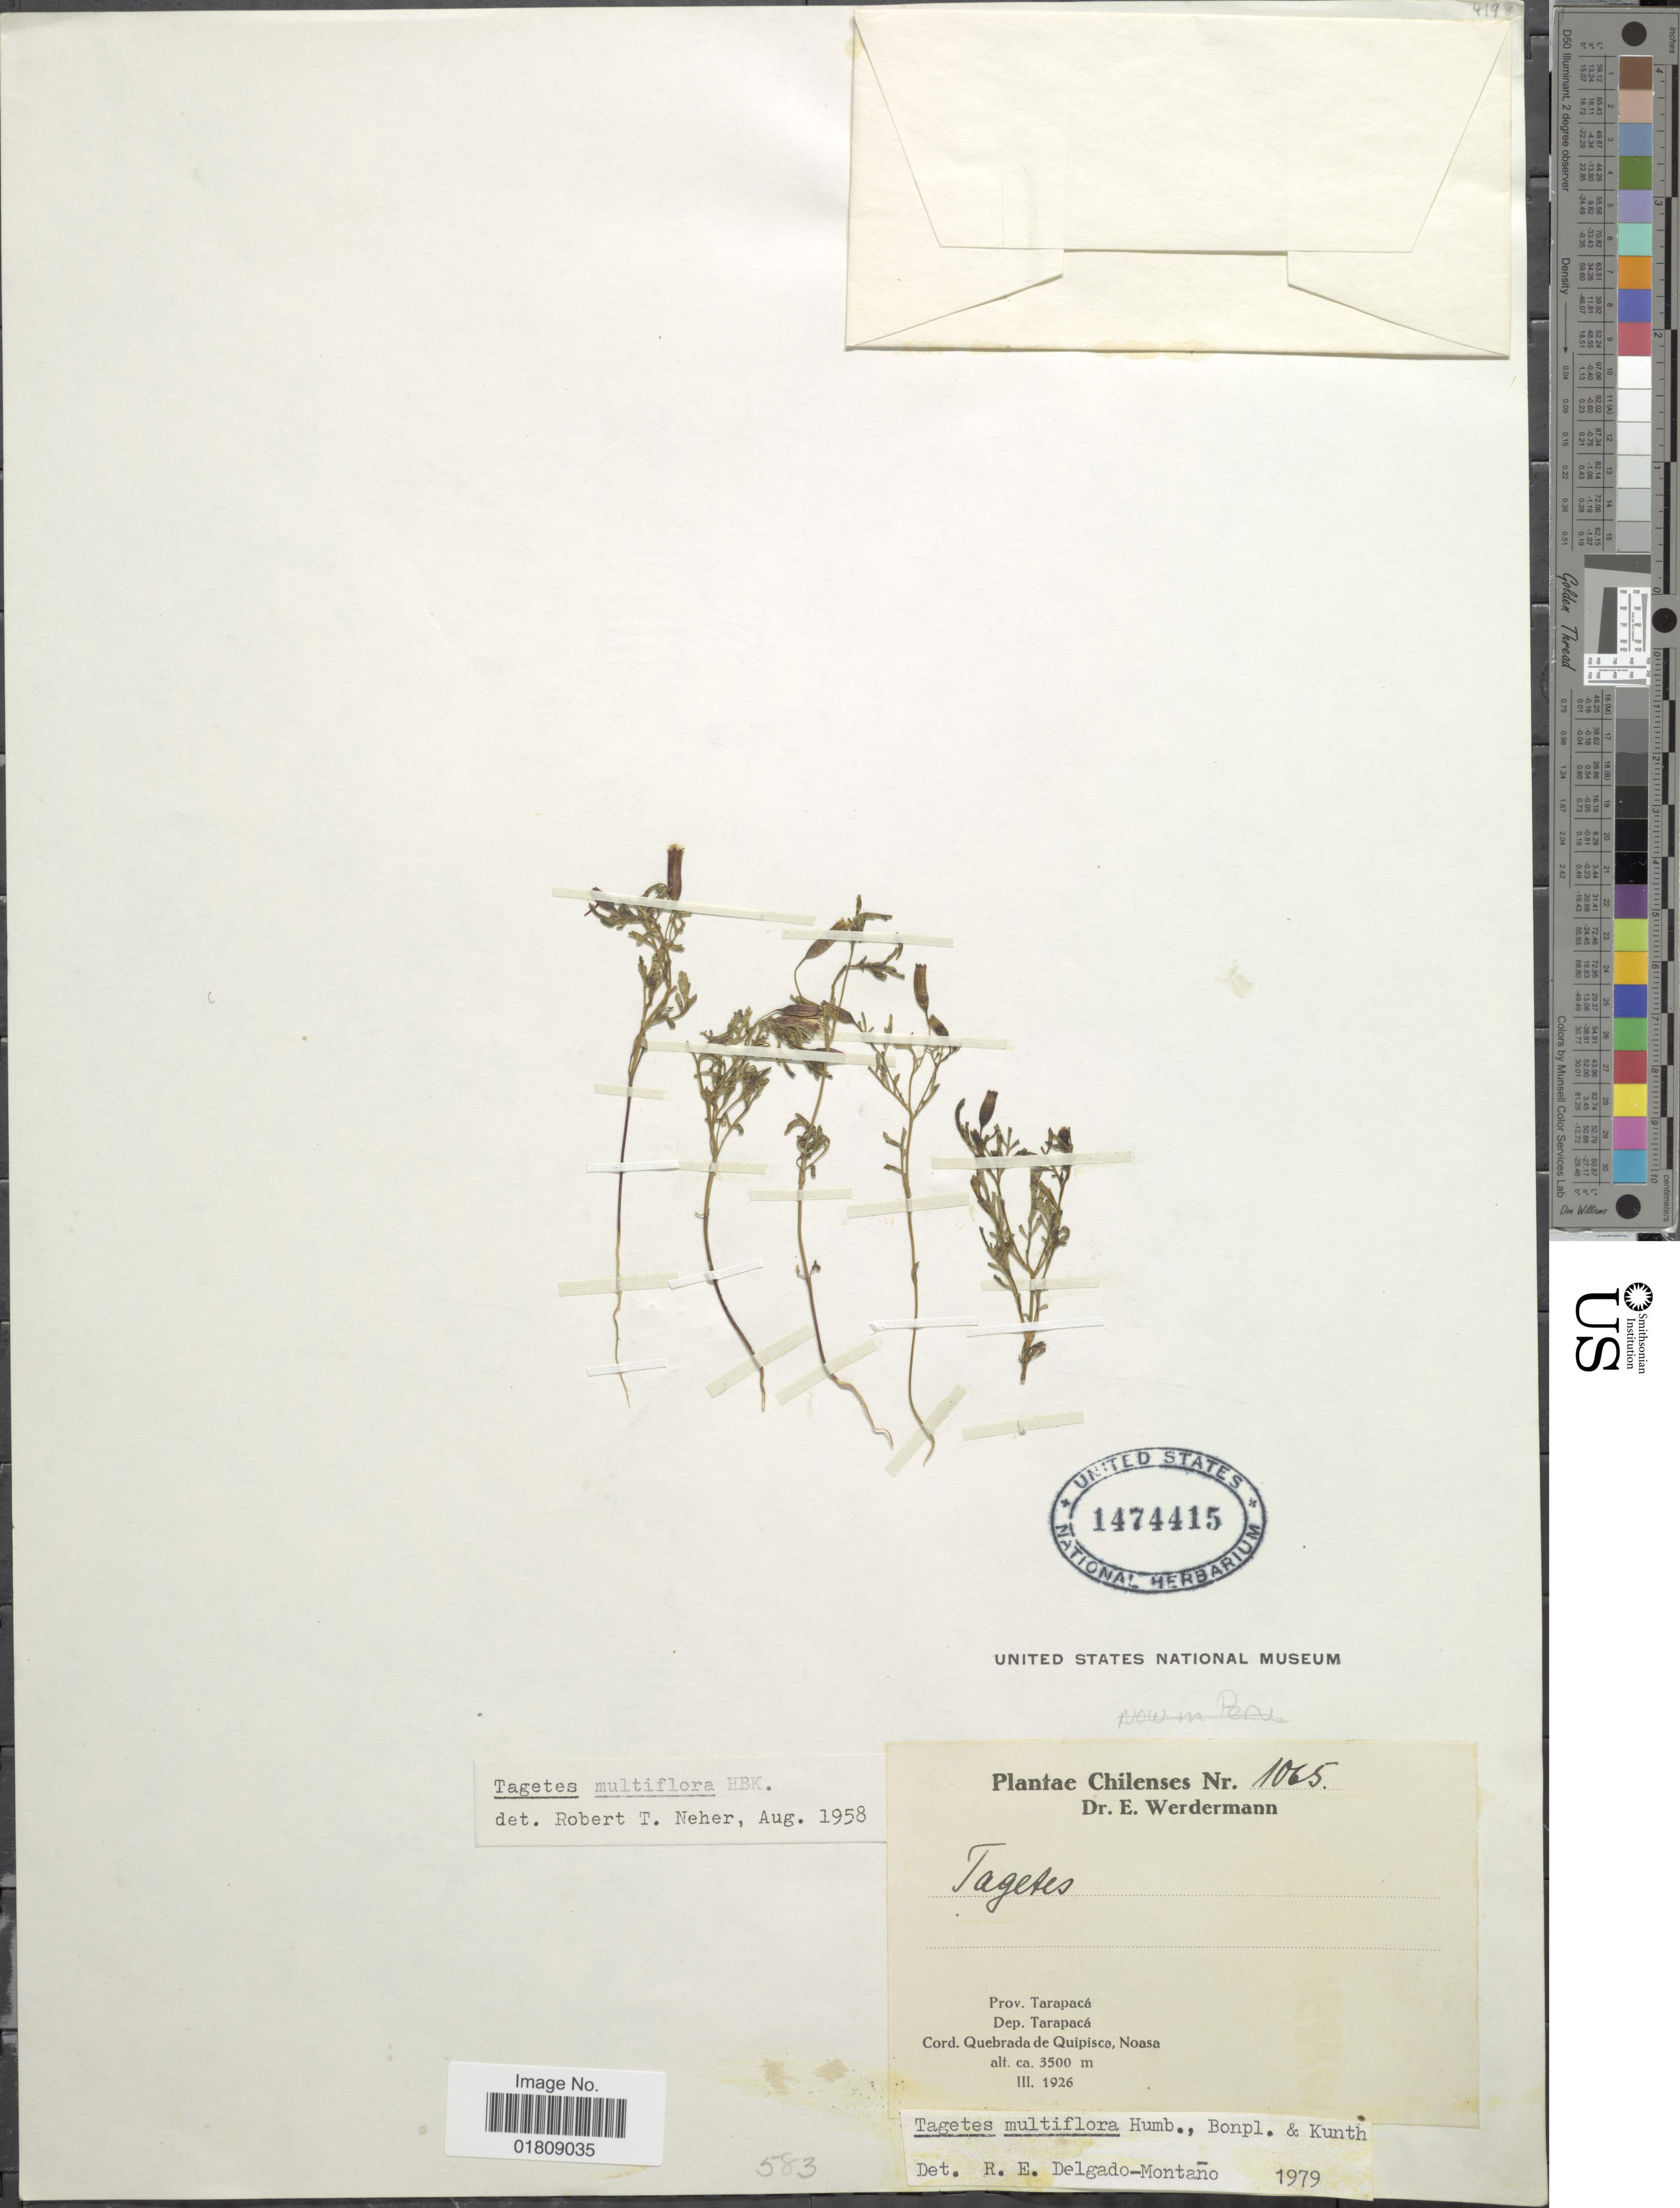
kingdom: Plantae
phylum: Tracheophyta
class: Magnoliopsida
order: Asterales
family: Asteraceae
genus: Tagetes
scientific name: Tagetes multiflora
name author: Kunth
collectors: E. Werdermann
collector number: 1065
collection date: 1926-03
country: Chile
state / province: Tarapacá (I)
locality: Prov. Tarapaca, Cord. Quebrada de Quipisco, Noasa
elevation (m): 3500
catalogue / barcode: US 1474415